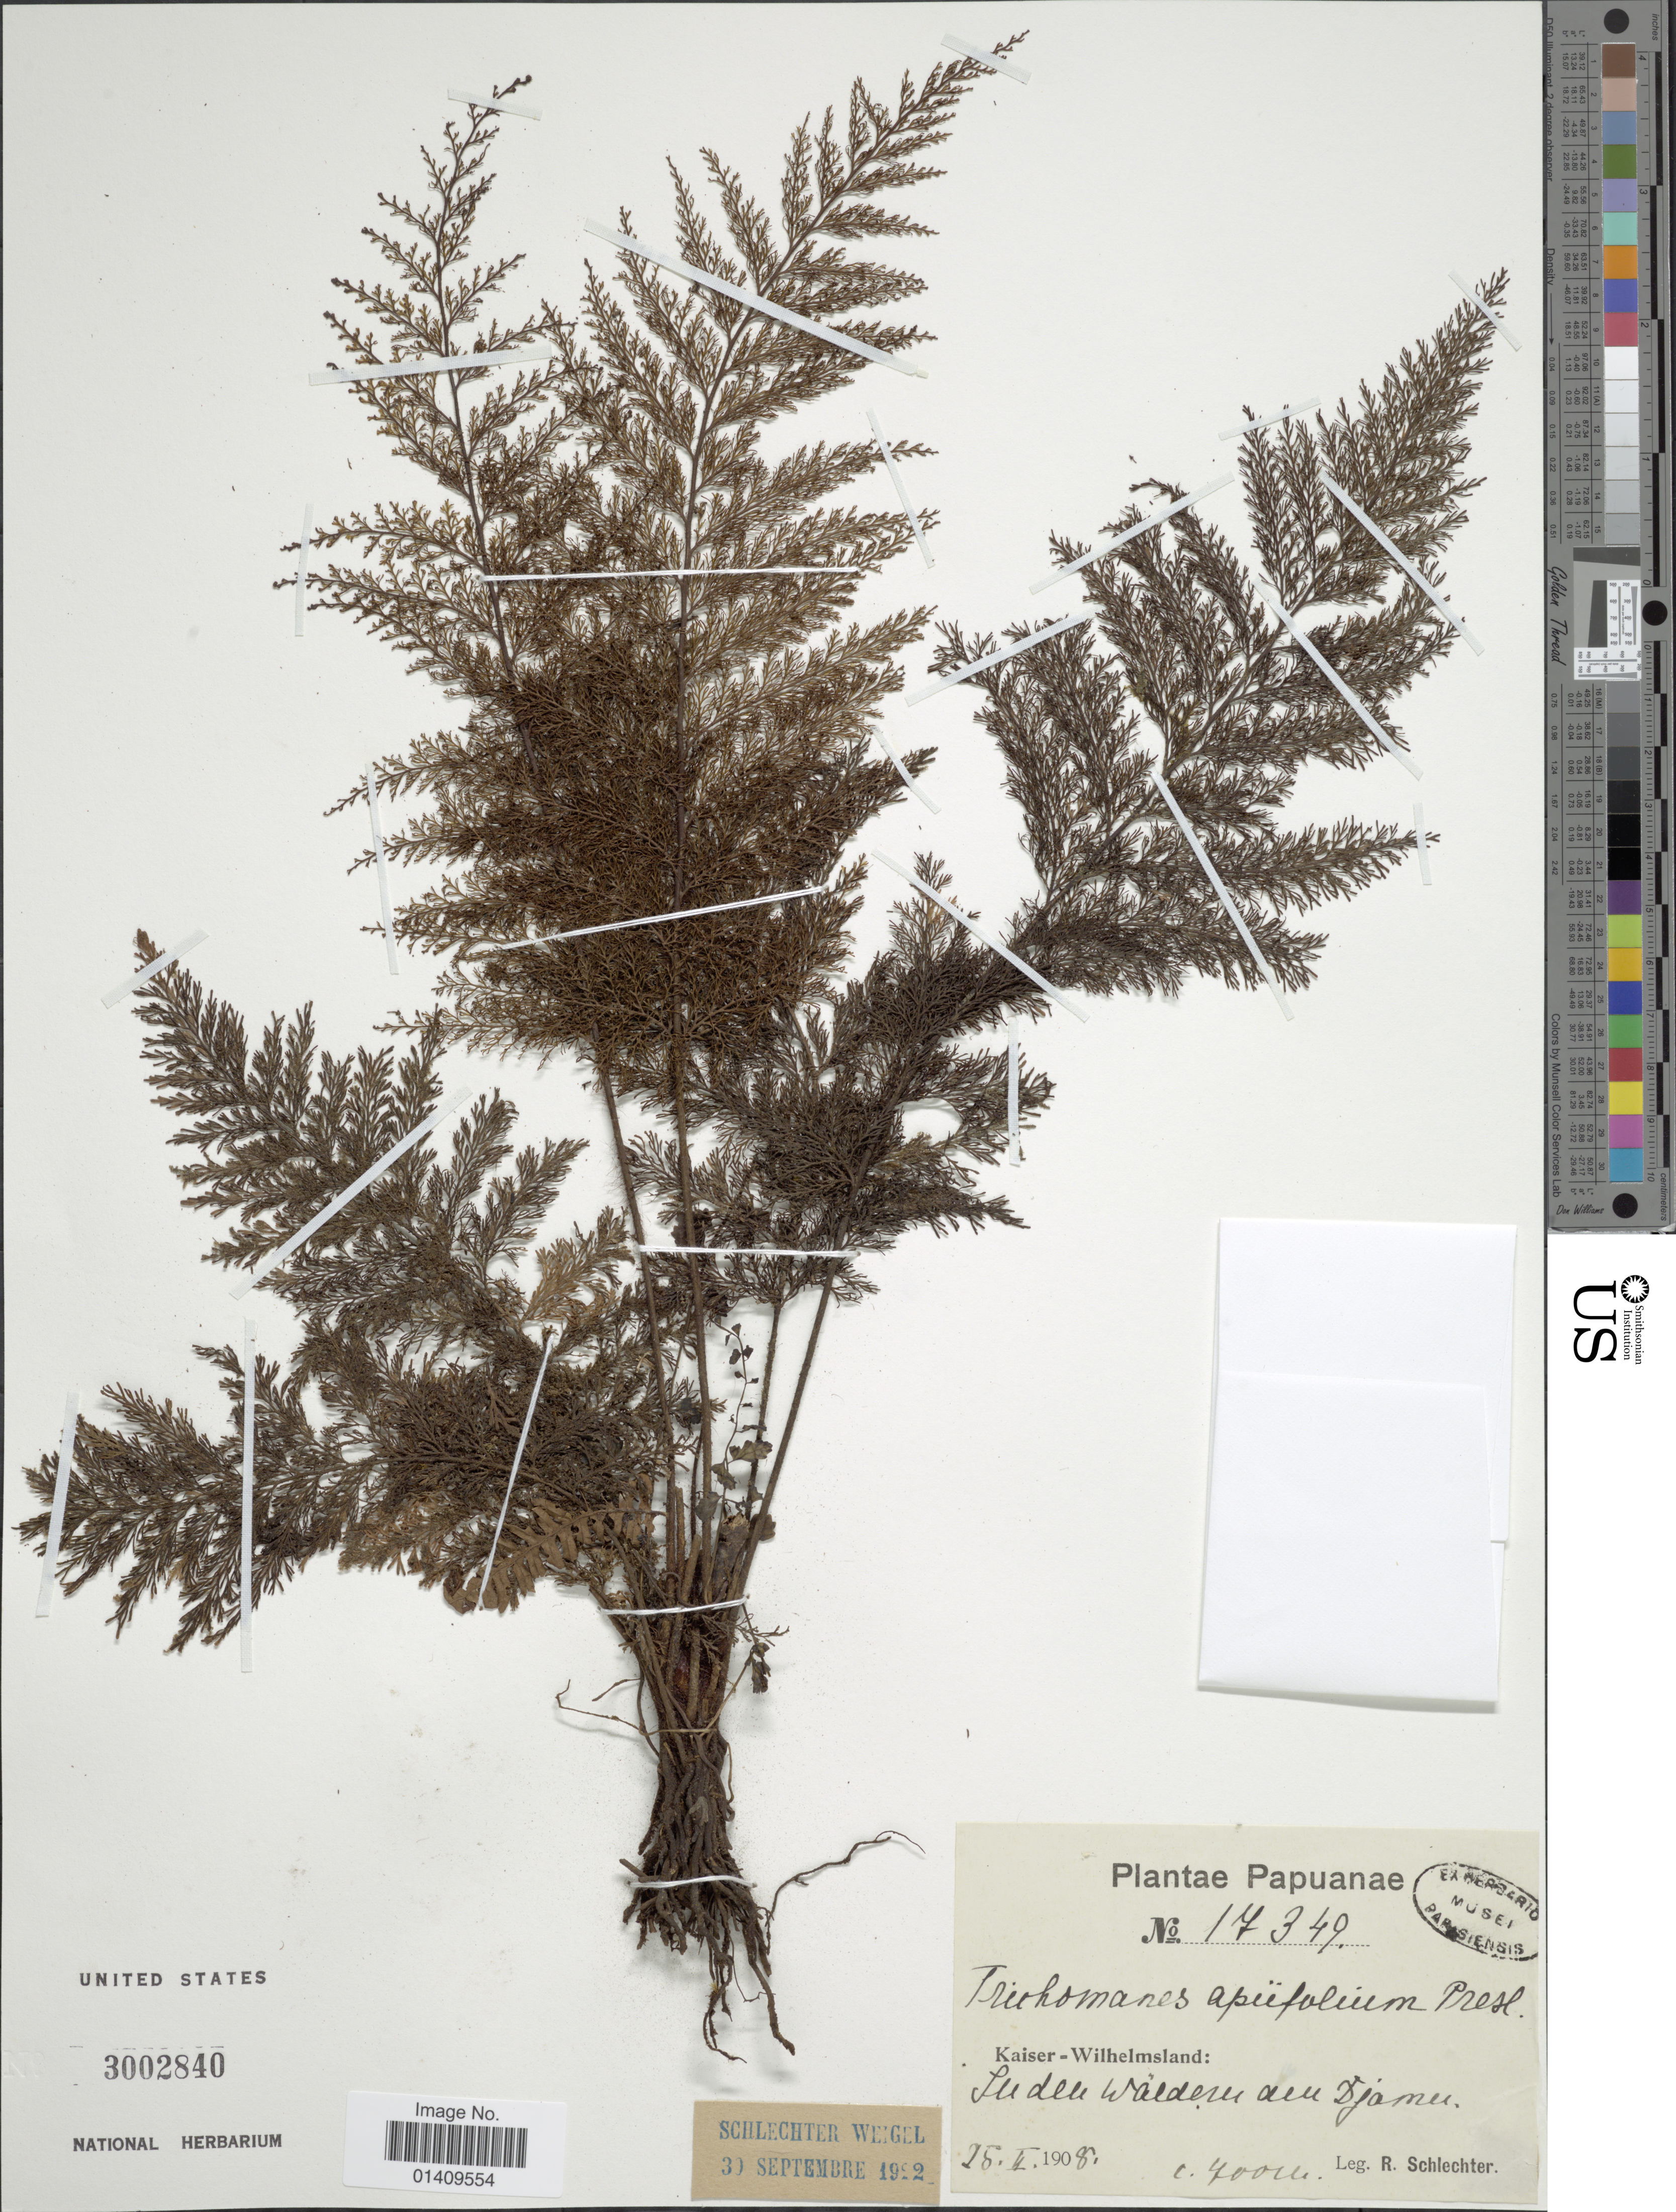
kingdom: Plantae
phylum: Tracheophyta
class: Polypodiopsida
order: Hymenophyllales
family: Hymenophyllaceae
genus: Callistopteris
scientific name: Callistopteris apiifolia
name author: (C. Presl) Copel.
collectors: F. R. R. Schlechter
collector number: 17349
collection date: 1908-02-28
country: Papua New Guinea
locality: Papuanae Kaiser Wilhelmsland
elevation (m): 700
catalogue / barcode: US 3002840